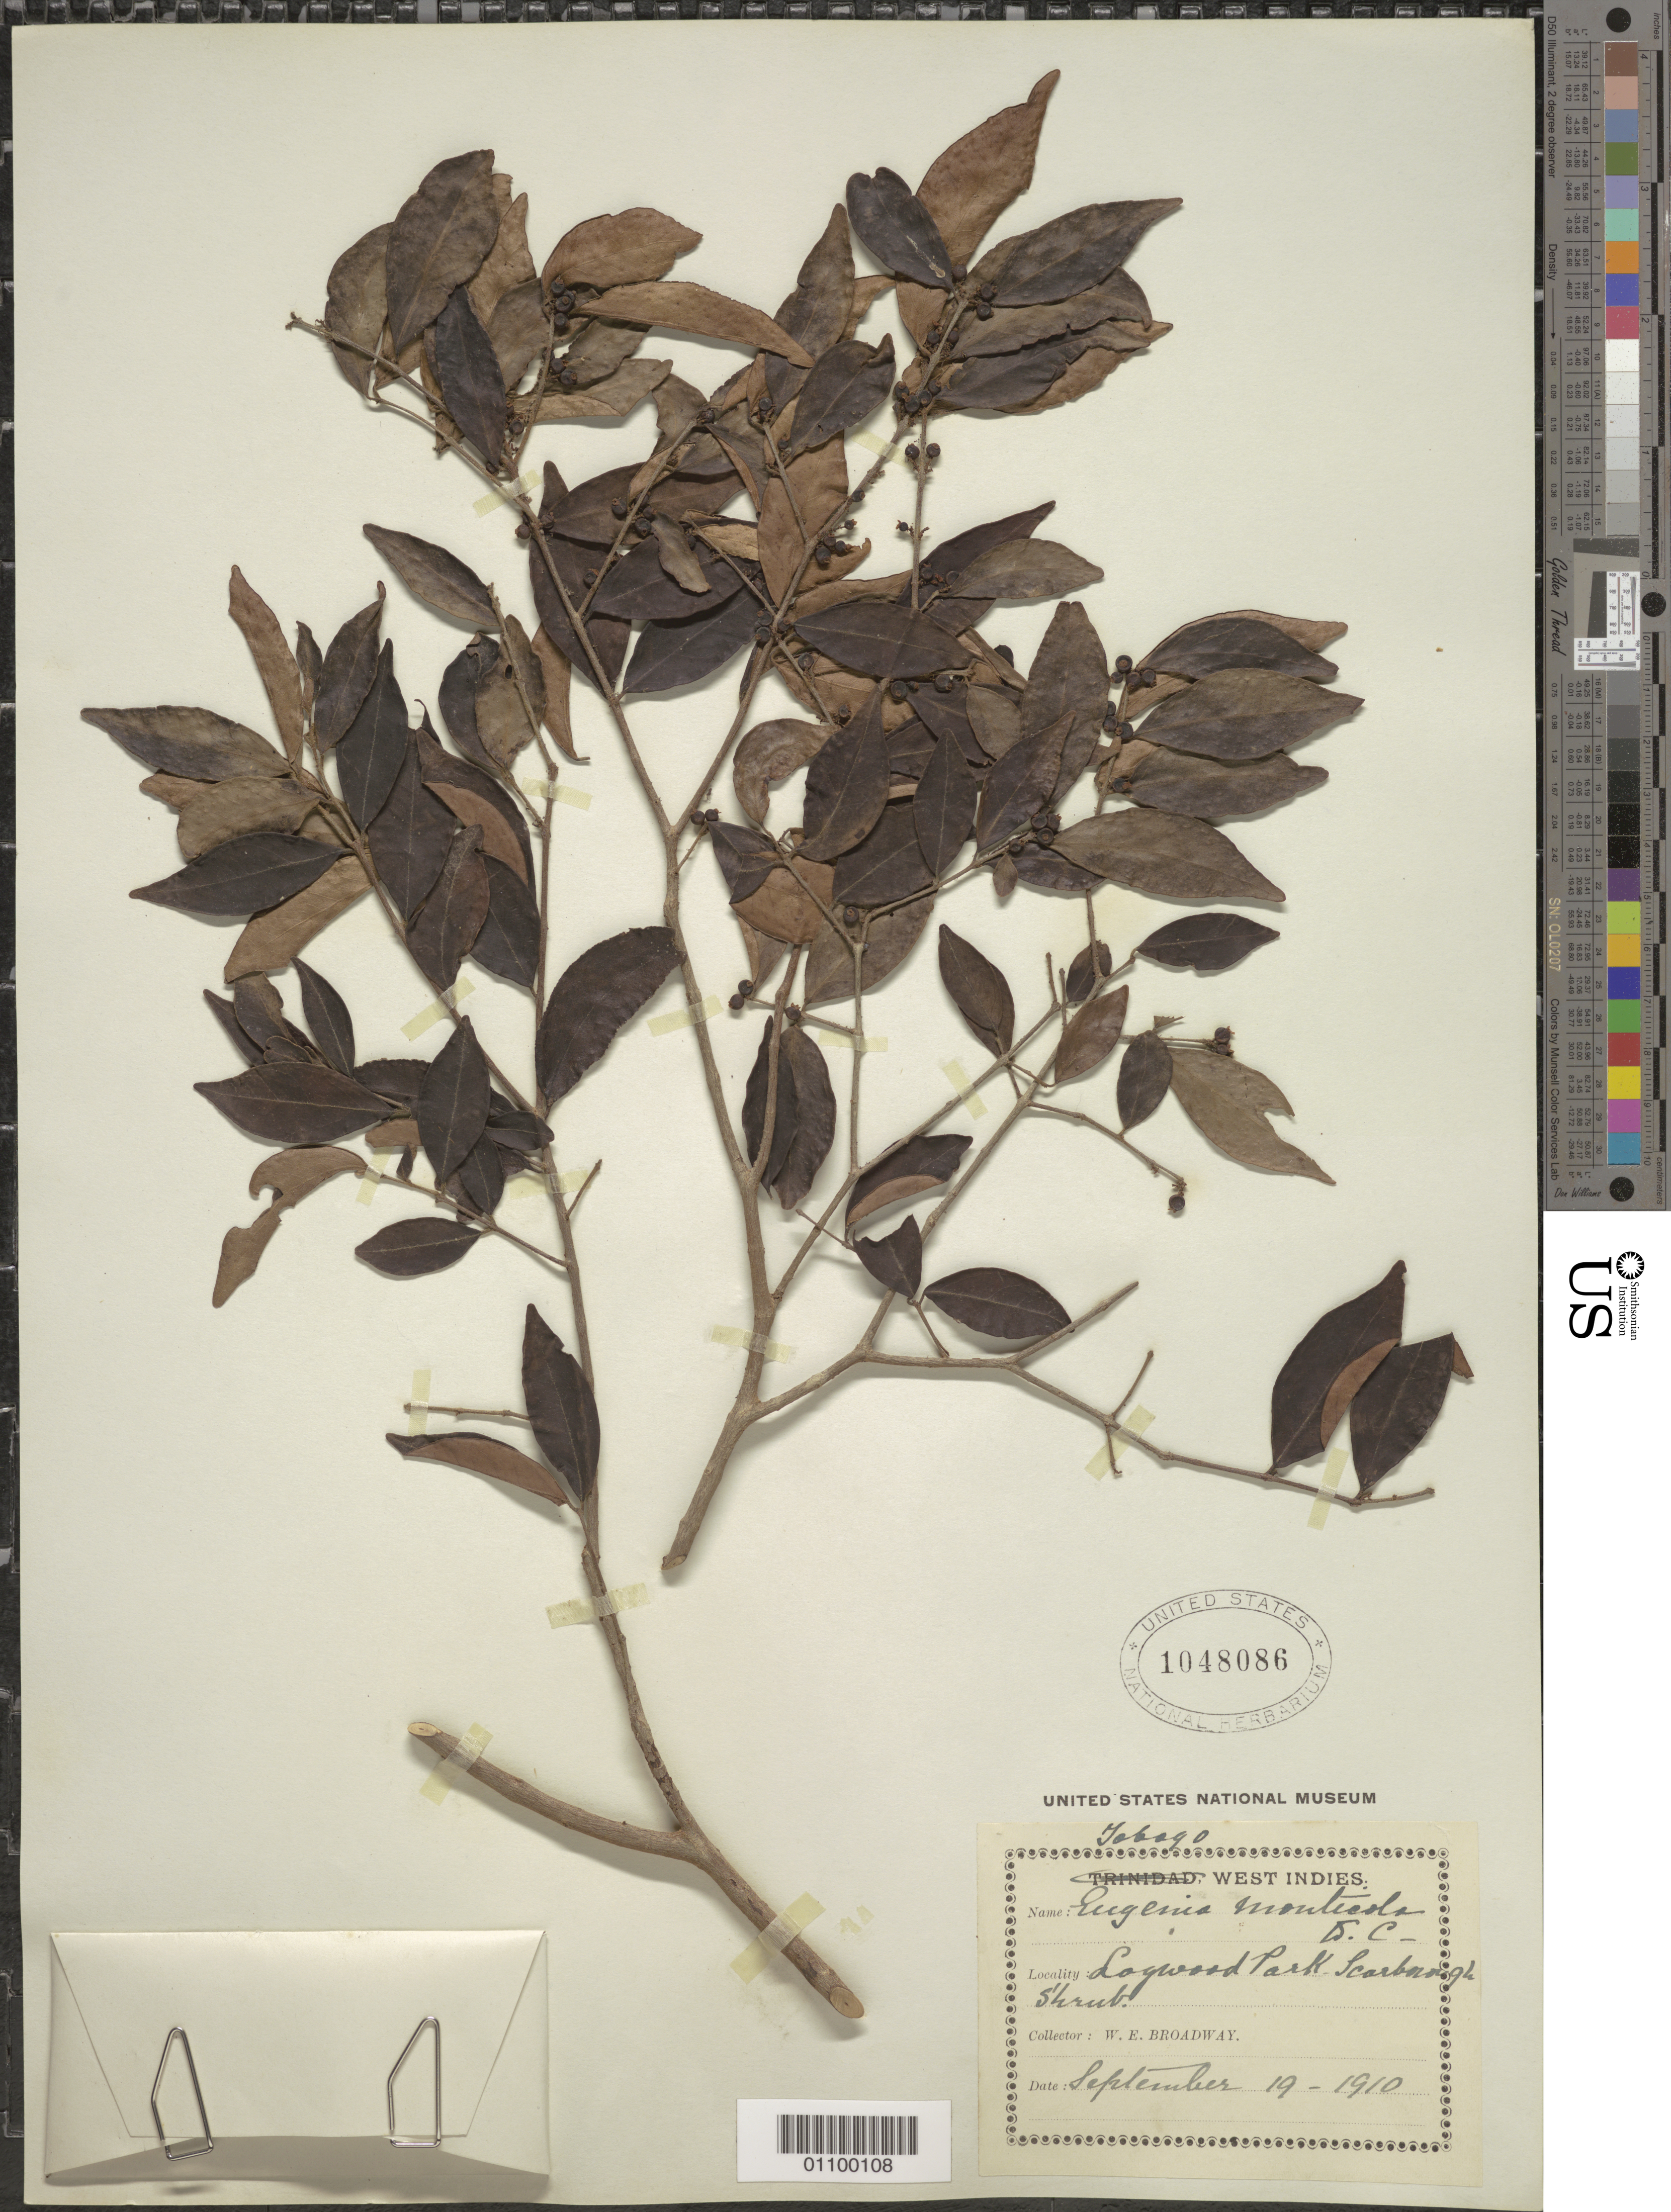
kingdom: Plantae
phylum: Tracheophyta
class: Magnoliopsida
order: Myrtales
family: Myrtaceae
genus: Eugenia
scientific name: Eugenia monticola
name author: (Sw.) DC.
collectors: W. E. Broadway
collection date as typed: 19 Sep 1910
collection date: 1910-09-19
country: Trinidad and Tobago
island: Tobago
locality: Logwood Park.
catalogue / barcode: US 1048086